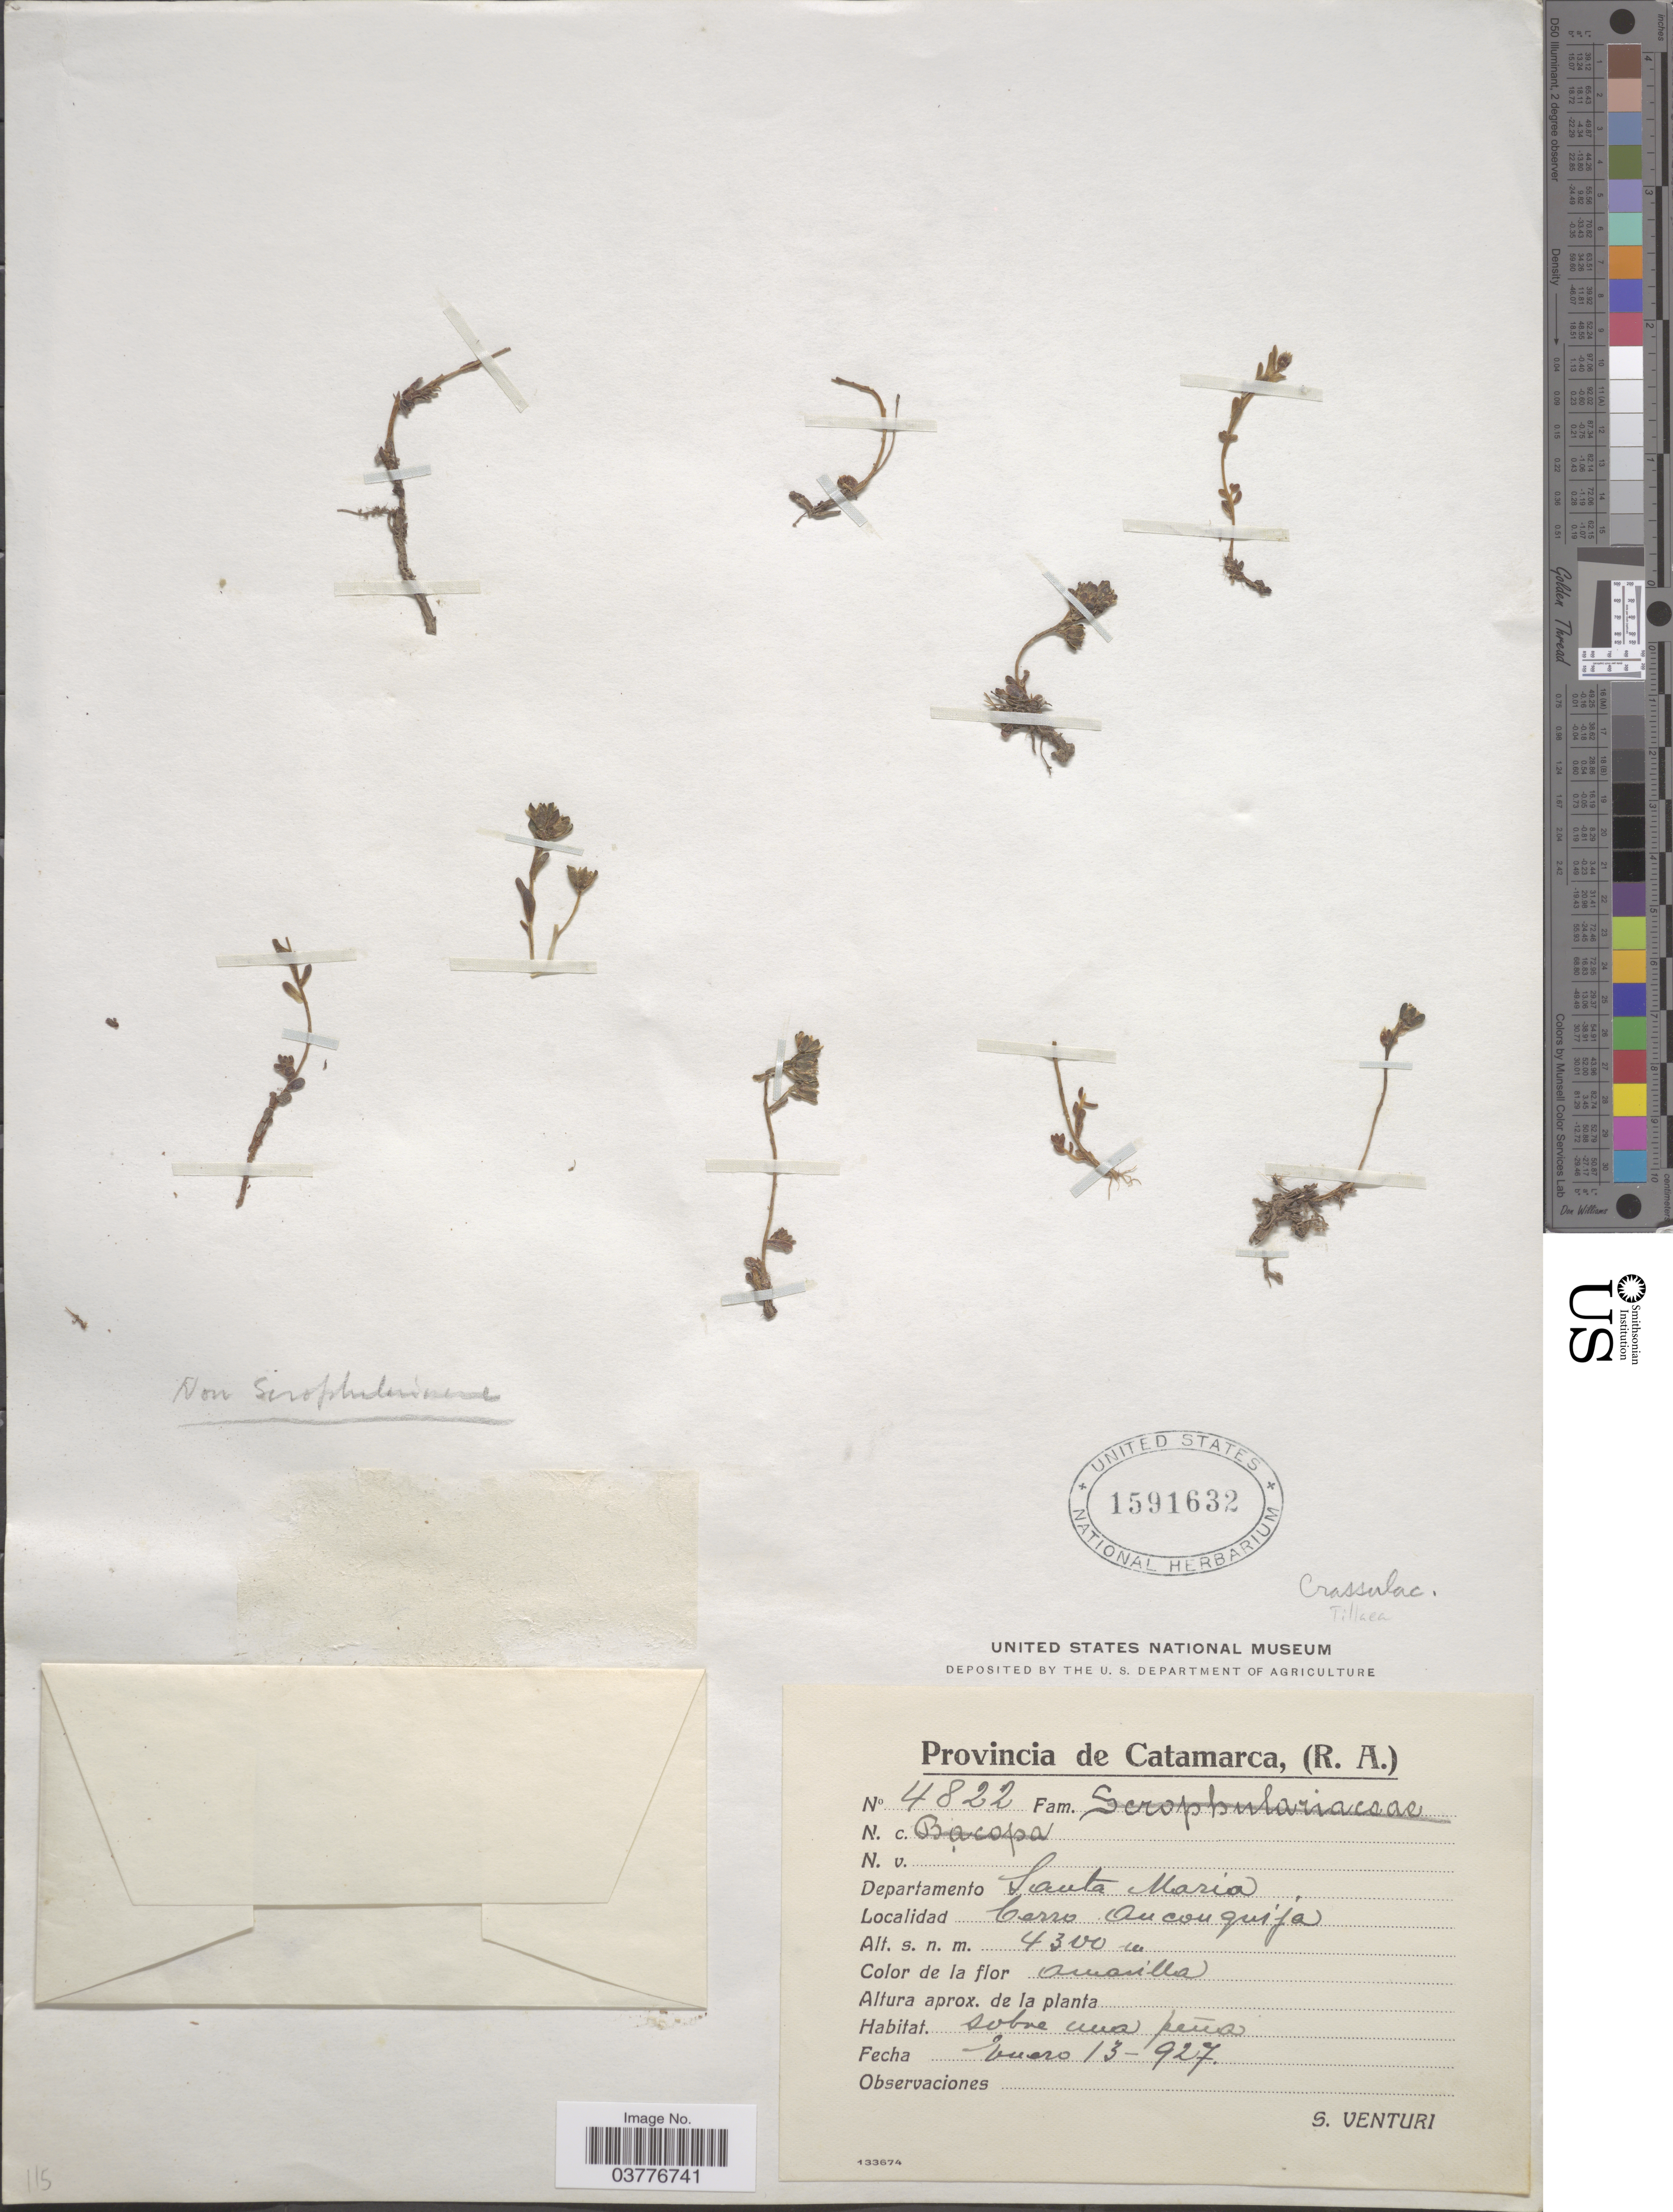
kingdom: Plantae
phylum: Tracheophyta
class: Magnoliopsida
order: Saxifragales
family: Crassulaceae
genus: Crassula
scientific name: Crassula sp.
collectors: S. Venturi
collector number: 4822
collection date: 1927-01-13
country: Argentina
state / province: Catamarca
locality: Departamento Santa Maria. Cerro Qucouquija.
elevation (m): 4300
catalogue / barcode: US 1591632